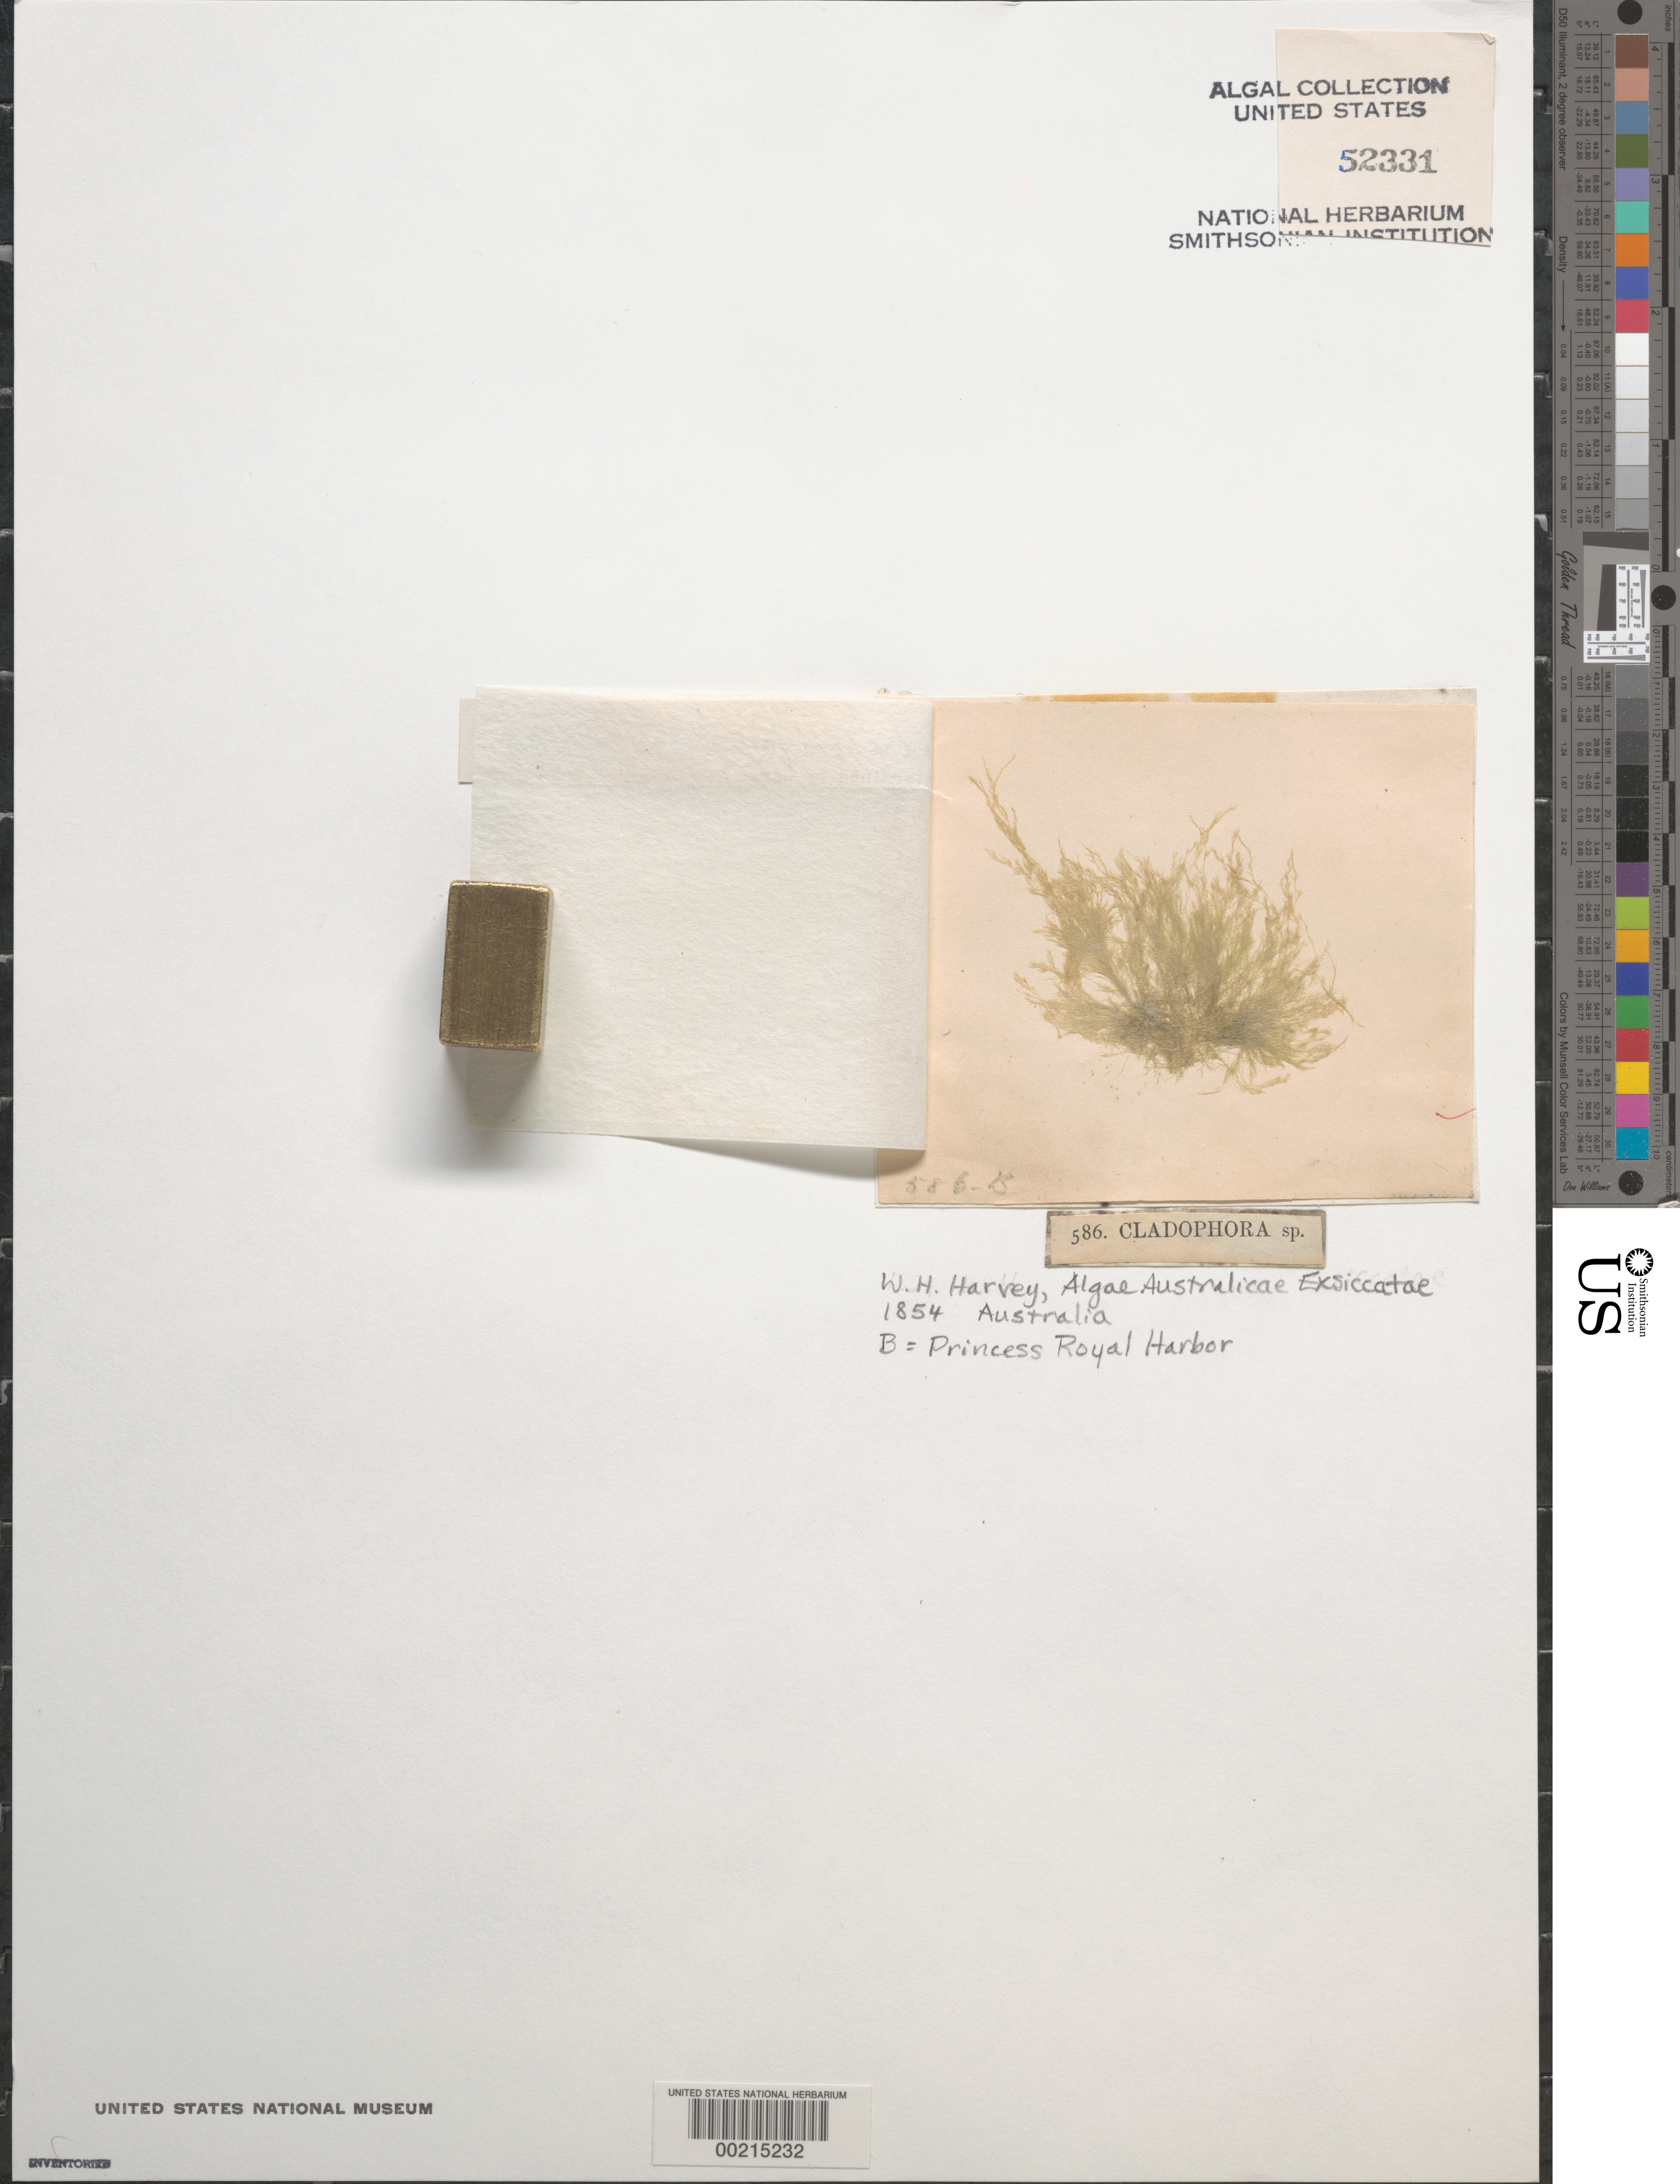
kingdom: Plantae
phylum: Chlorophyta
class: Ulvophyceae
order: Bryopsidales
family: Caulerpaceae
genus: Caulerpa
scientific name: Caulerpa chemnitzia var. vanbossae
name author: (Setch. & N.L. Gardner) Fern.-Garcia & Riosm.-Rod.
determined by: Algae name updating Project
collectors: W. Harvey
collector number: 586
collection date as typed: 1854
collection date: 1854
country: Australia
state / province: Western Australia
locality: Princess Royal Harbor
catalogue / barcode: US 52331